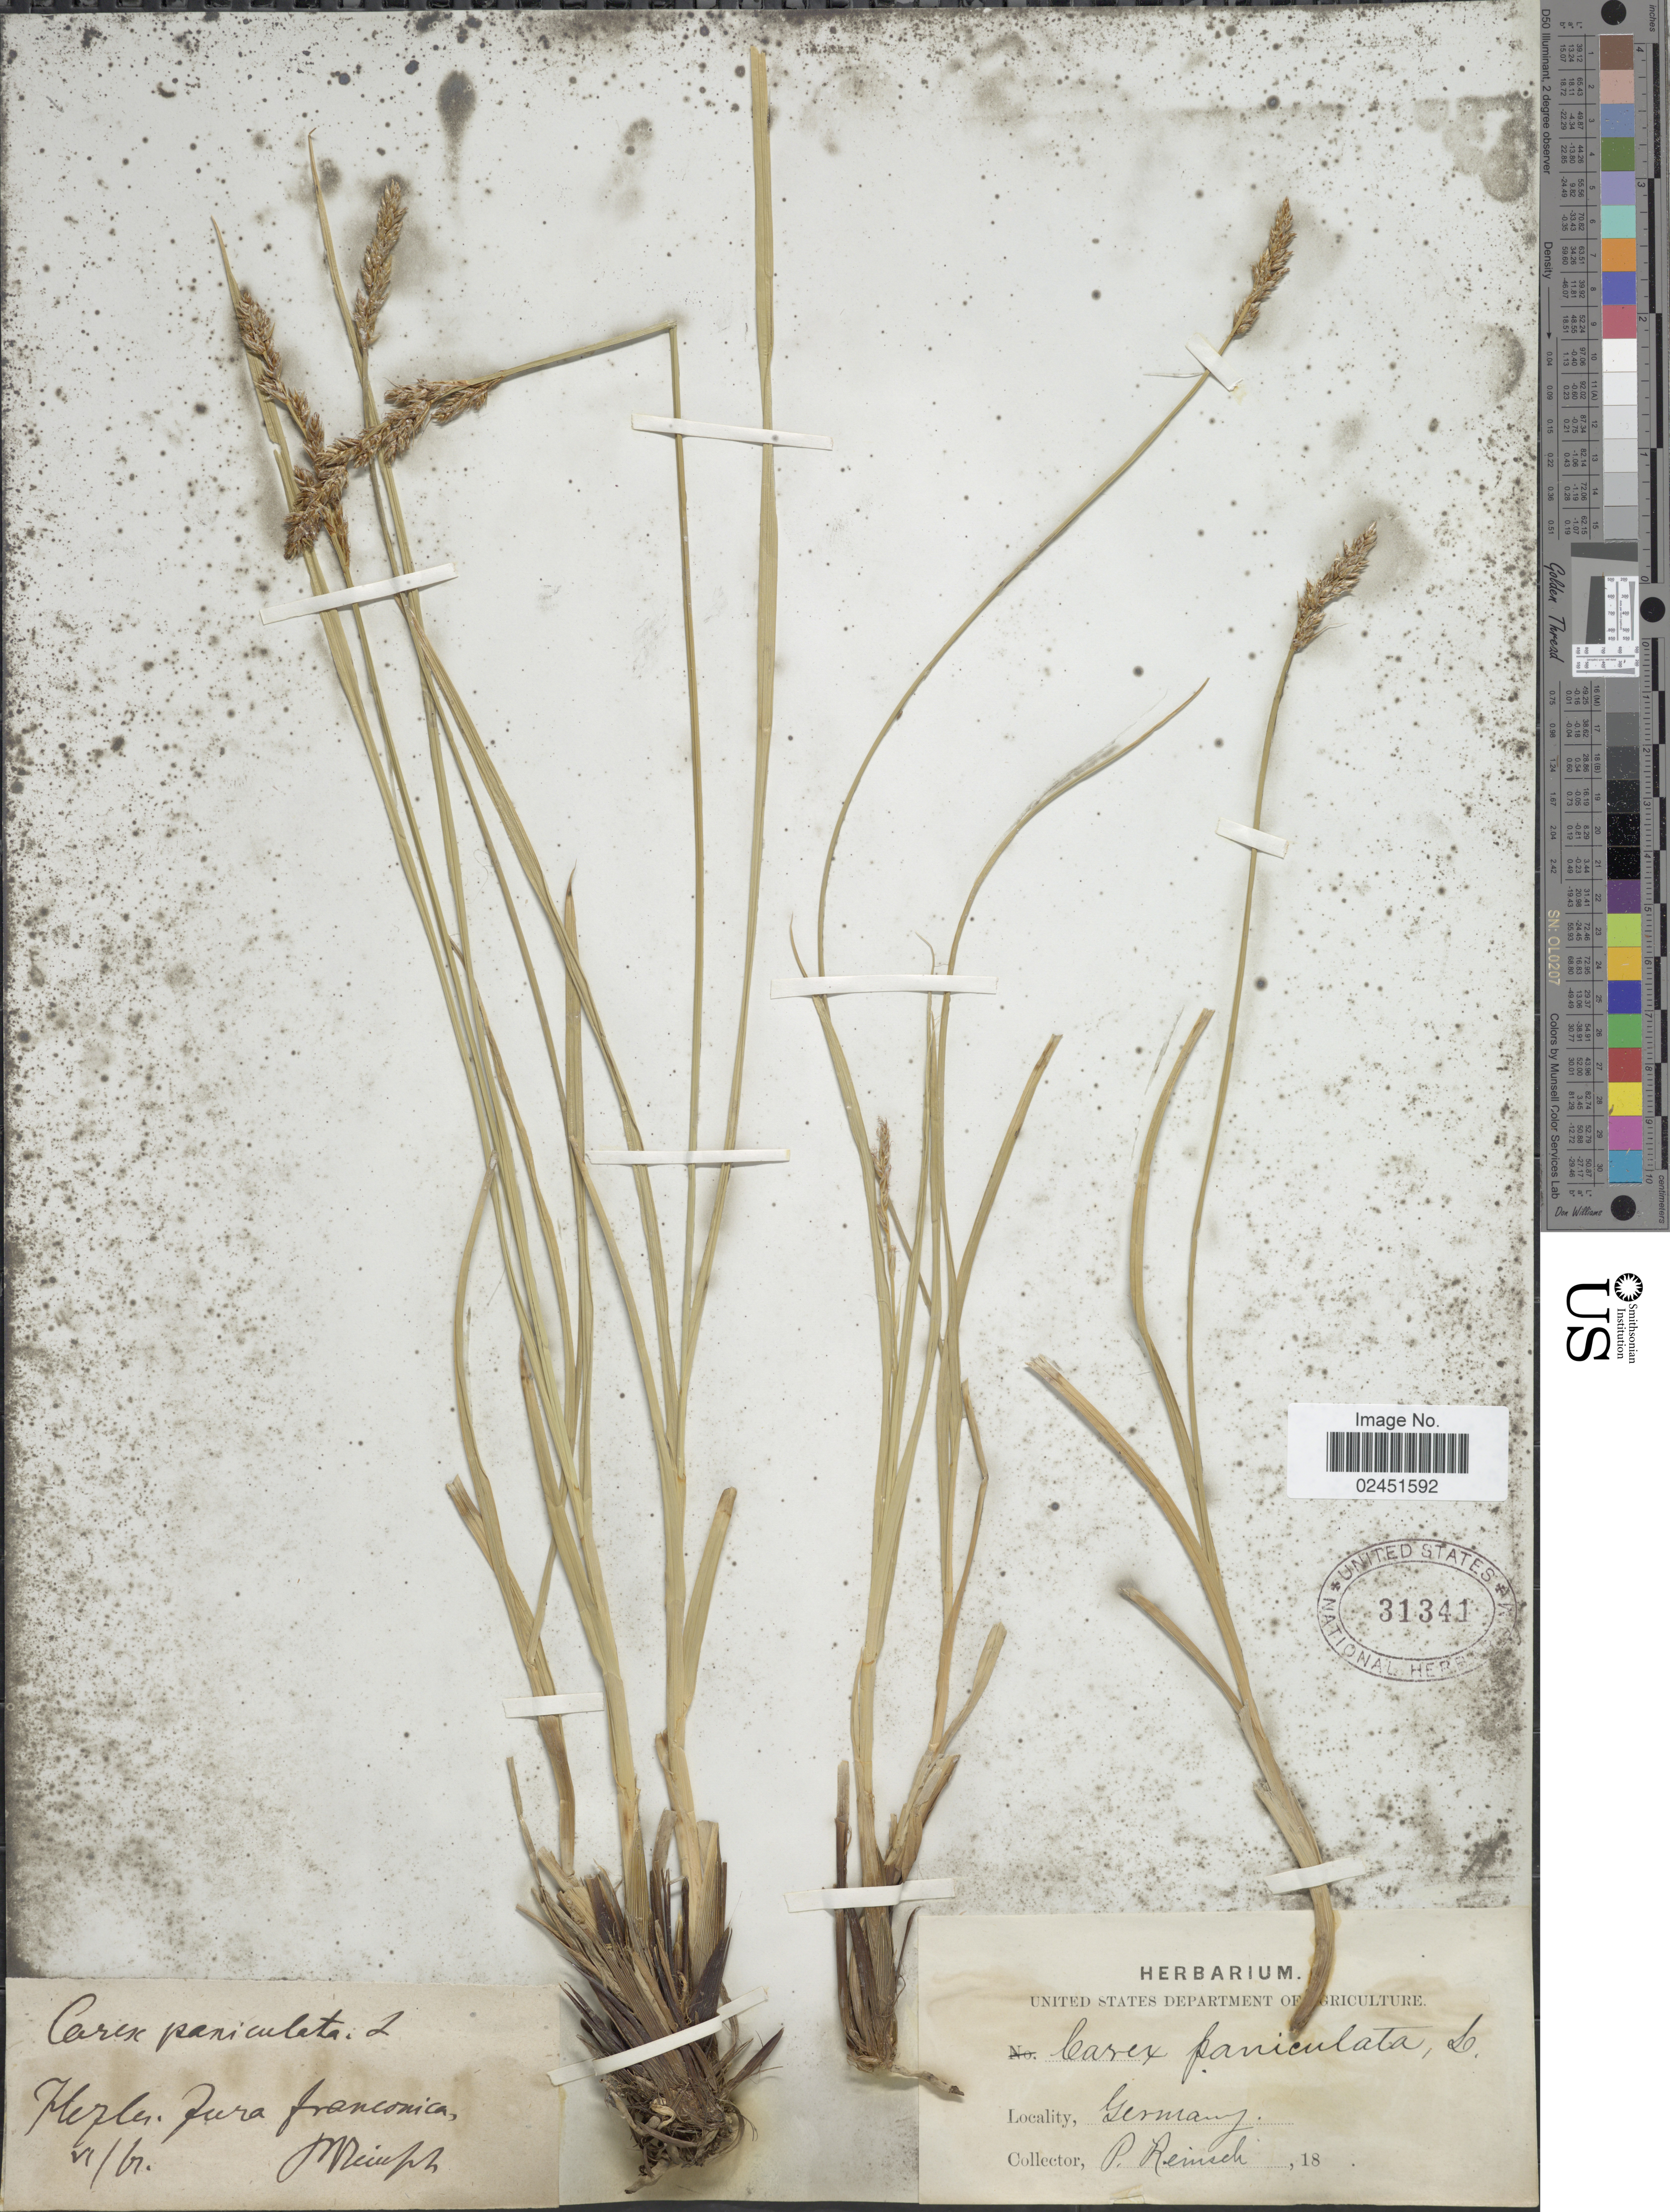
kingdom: Plantae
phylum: Tracheophyta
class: Liliopsida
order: Poales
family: Cyperaceae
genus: Carex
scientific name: Carex paniculata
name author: L.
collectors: P.F. Reinsch (herbarium)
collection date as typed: Transcribed d/m/y: /6/61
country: Germany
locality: Hefla fura Franconica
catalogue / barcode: US 31341